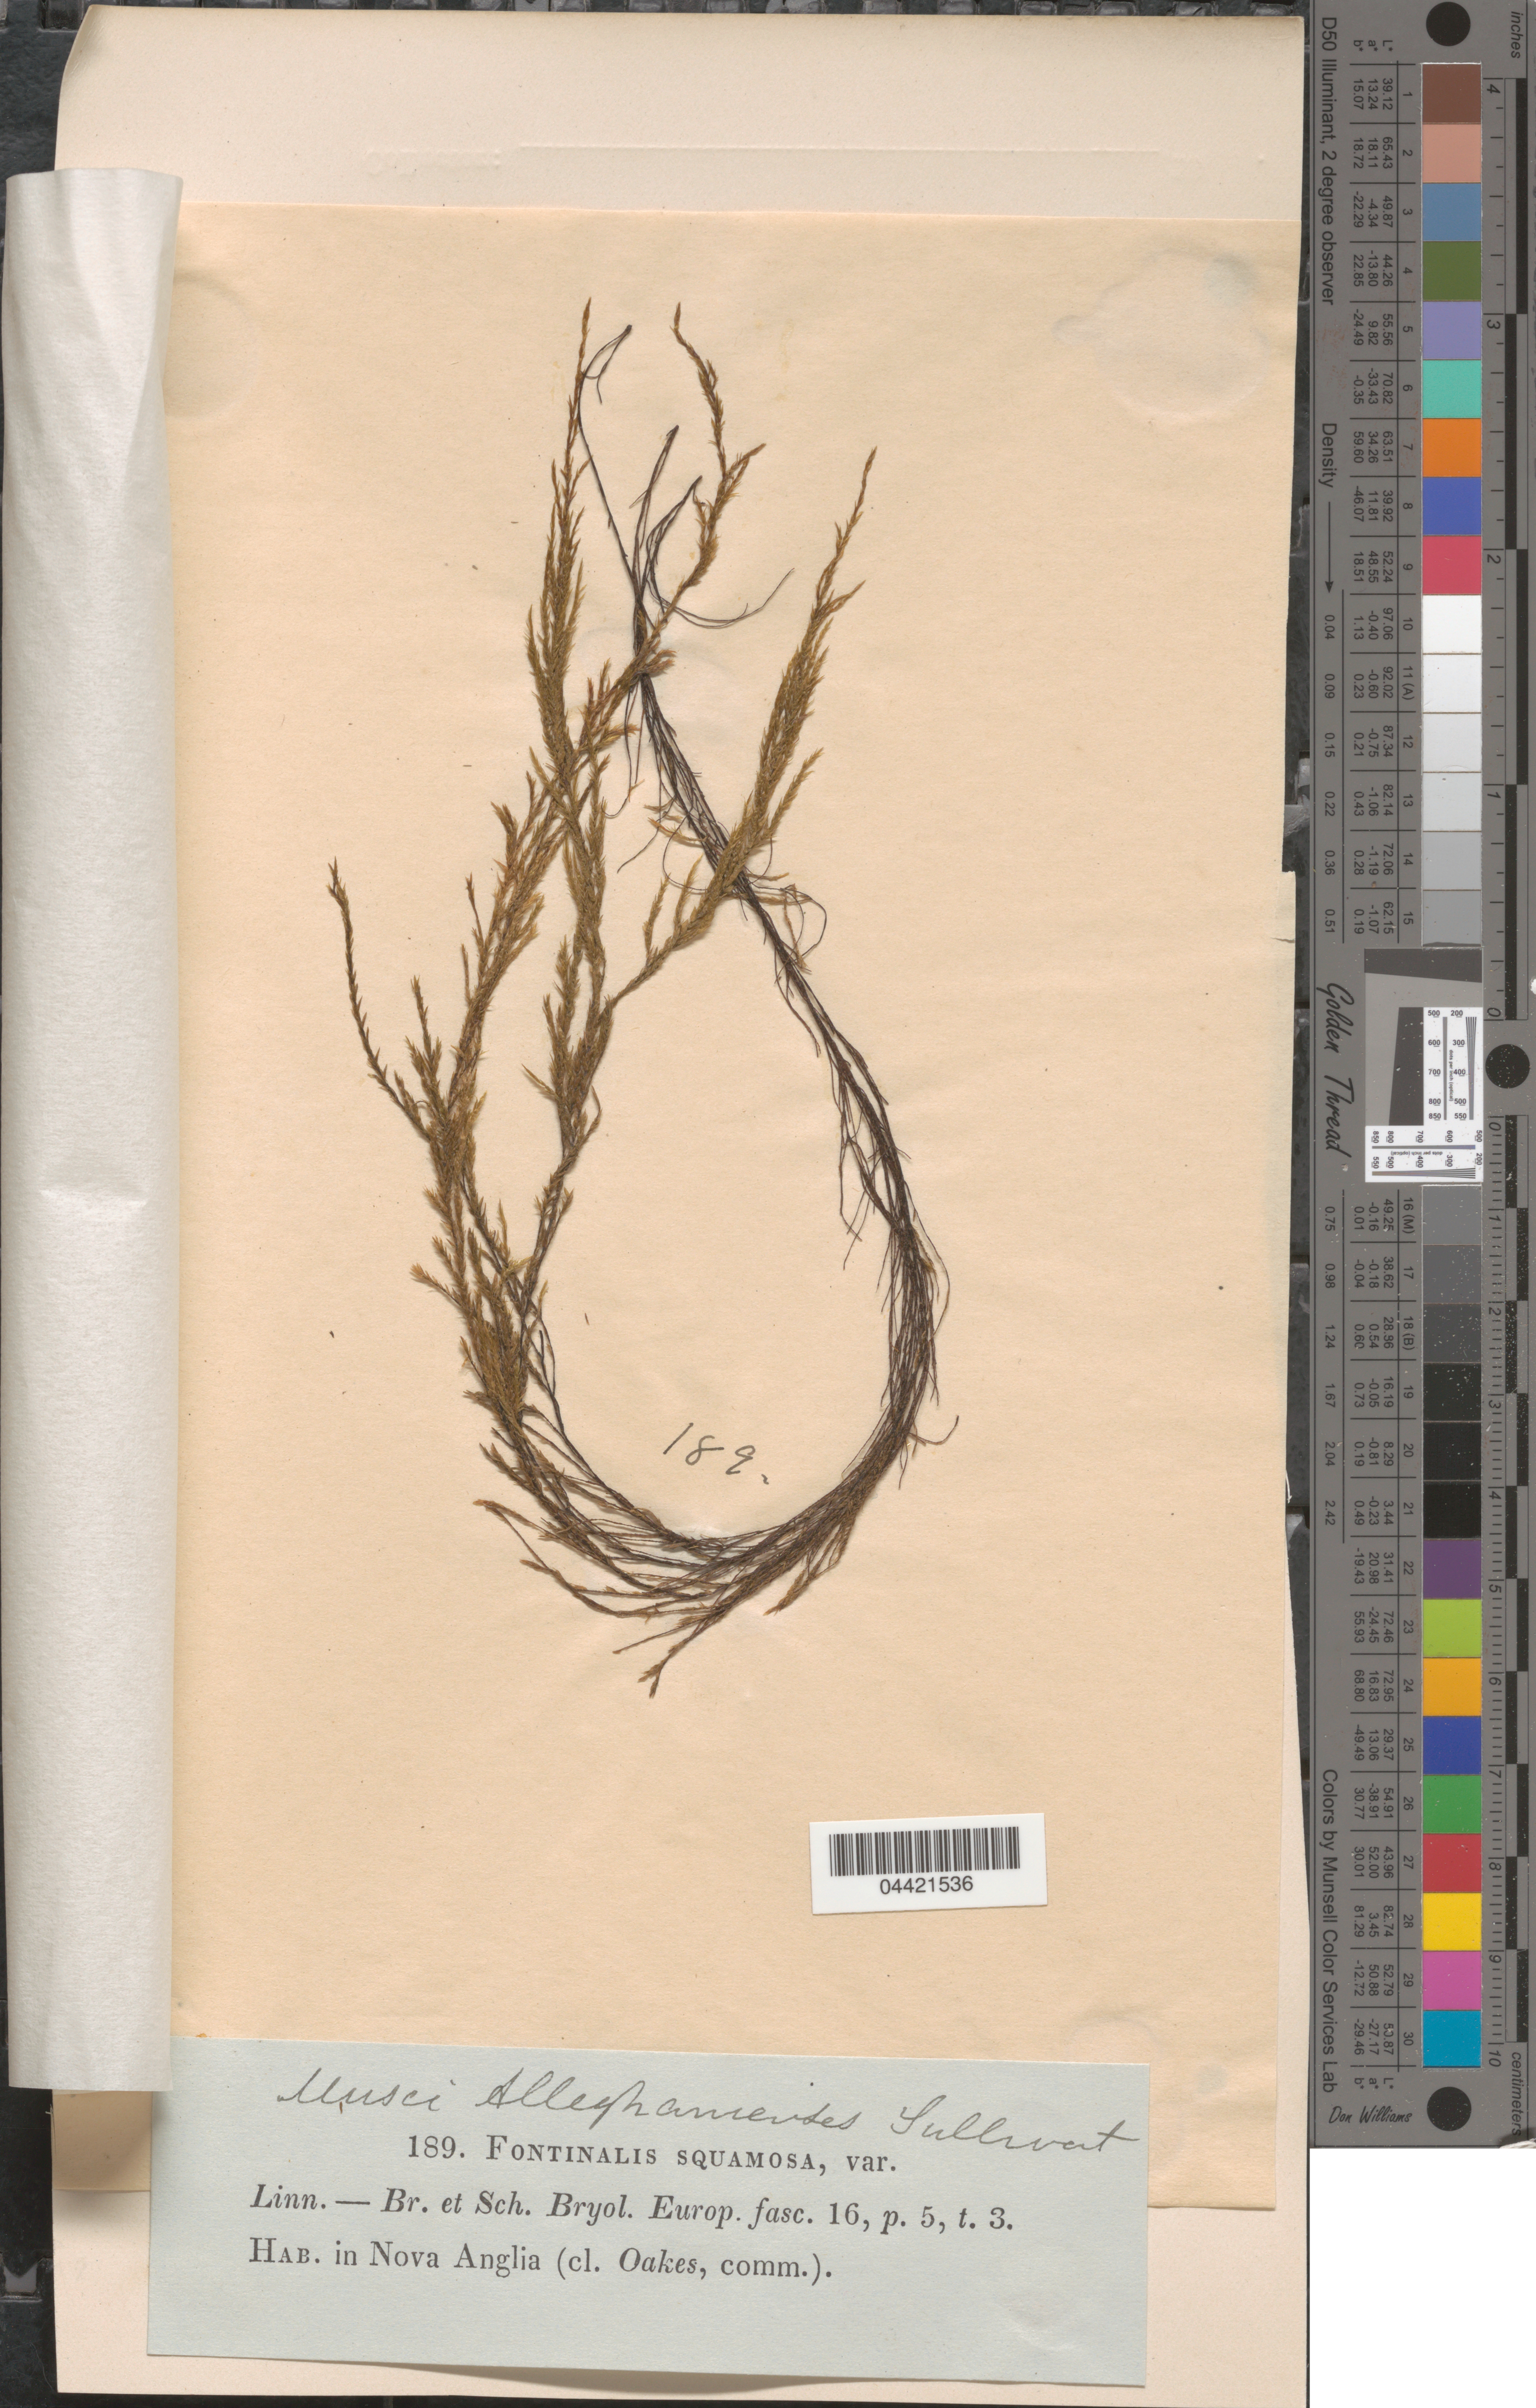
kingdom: Plantae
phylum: Bryophyta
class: Bryopsida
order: Hypnales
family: Fontinalaceae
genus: Fontinalis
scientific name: Fontinalis dalecarlica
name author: Bruch & Schimp.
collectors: Sullivant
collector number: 189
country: United States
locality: Alleghanienses. In Nova Anglia.